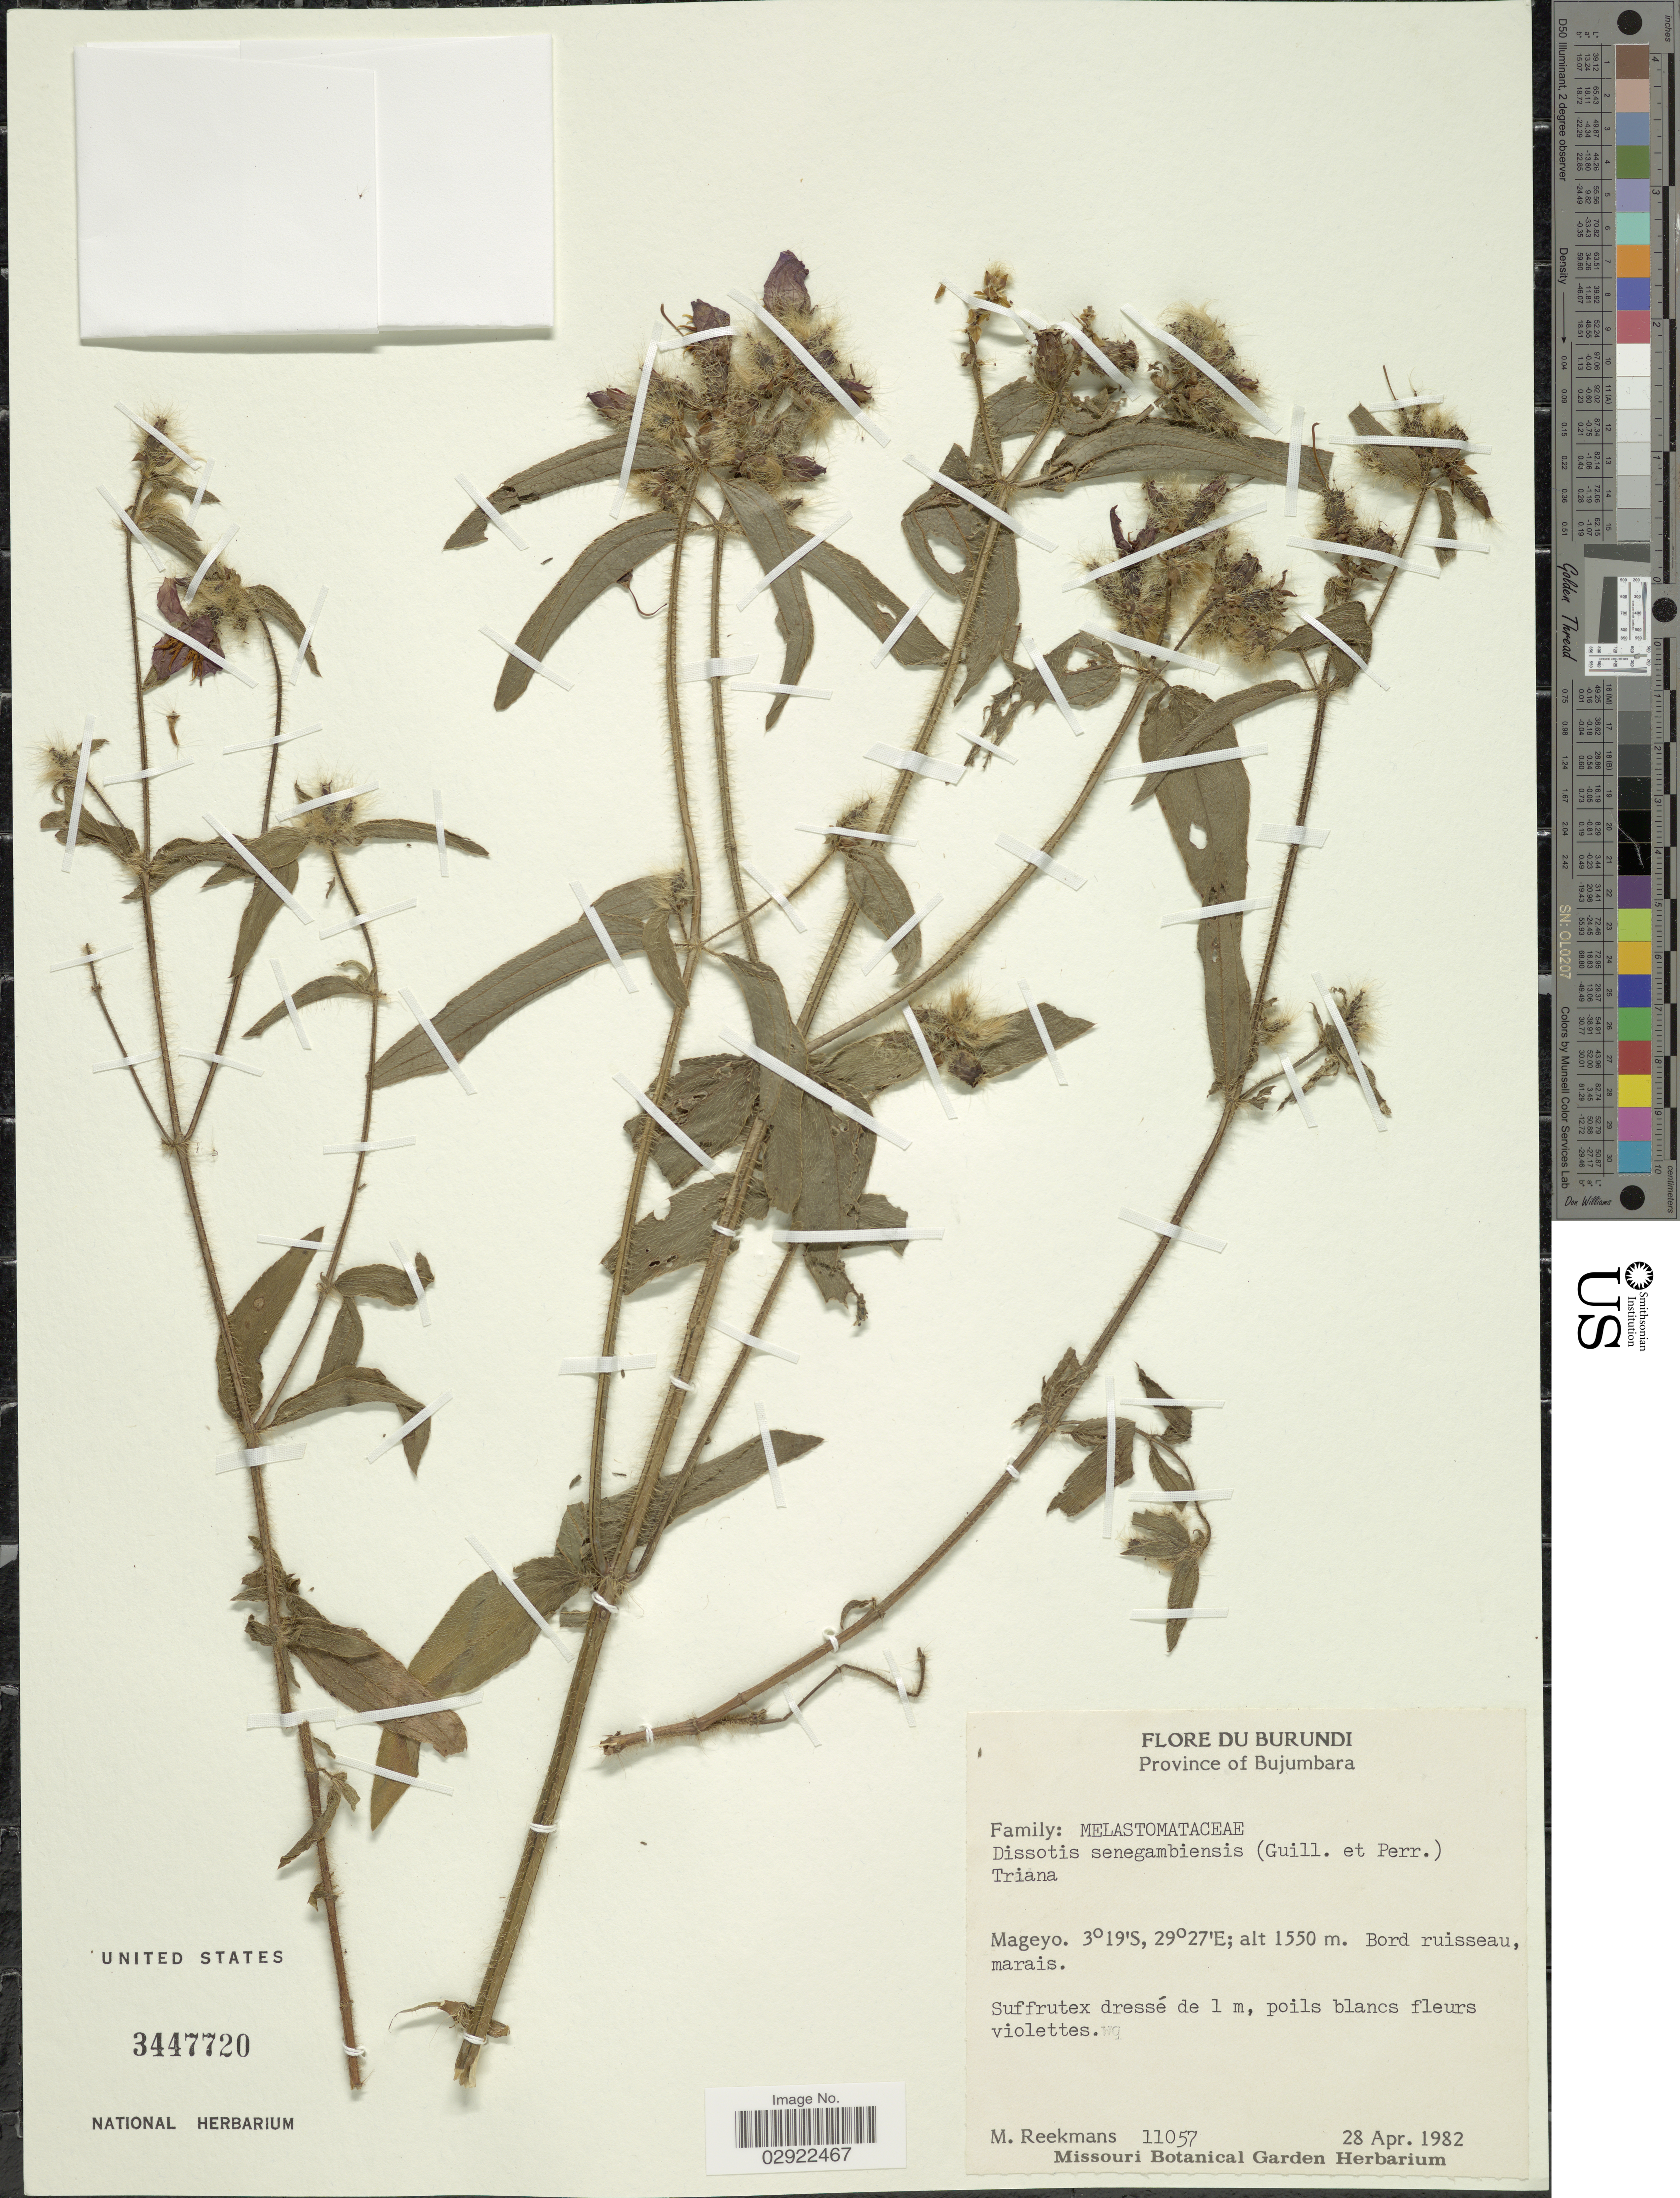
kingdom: Plantae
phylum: Tracheophyta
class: Magnoliopsida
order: Myrtales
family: Melastomataceae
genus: Nerophila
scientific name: Nerophila senegambiensis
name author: (Guill. & Perr.) Ver.-Lib. & R.D. Stone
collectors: M. Reekmans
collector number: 11057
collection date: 1982-04-28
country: Burundi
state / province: Bujumura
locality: Province of Bujumbara. Mageyo.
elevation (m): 1550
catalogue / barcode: US 3447720